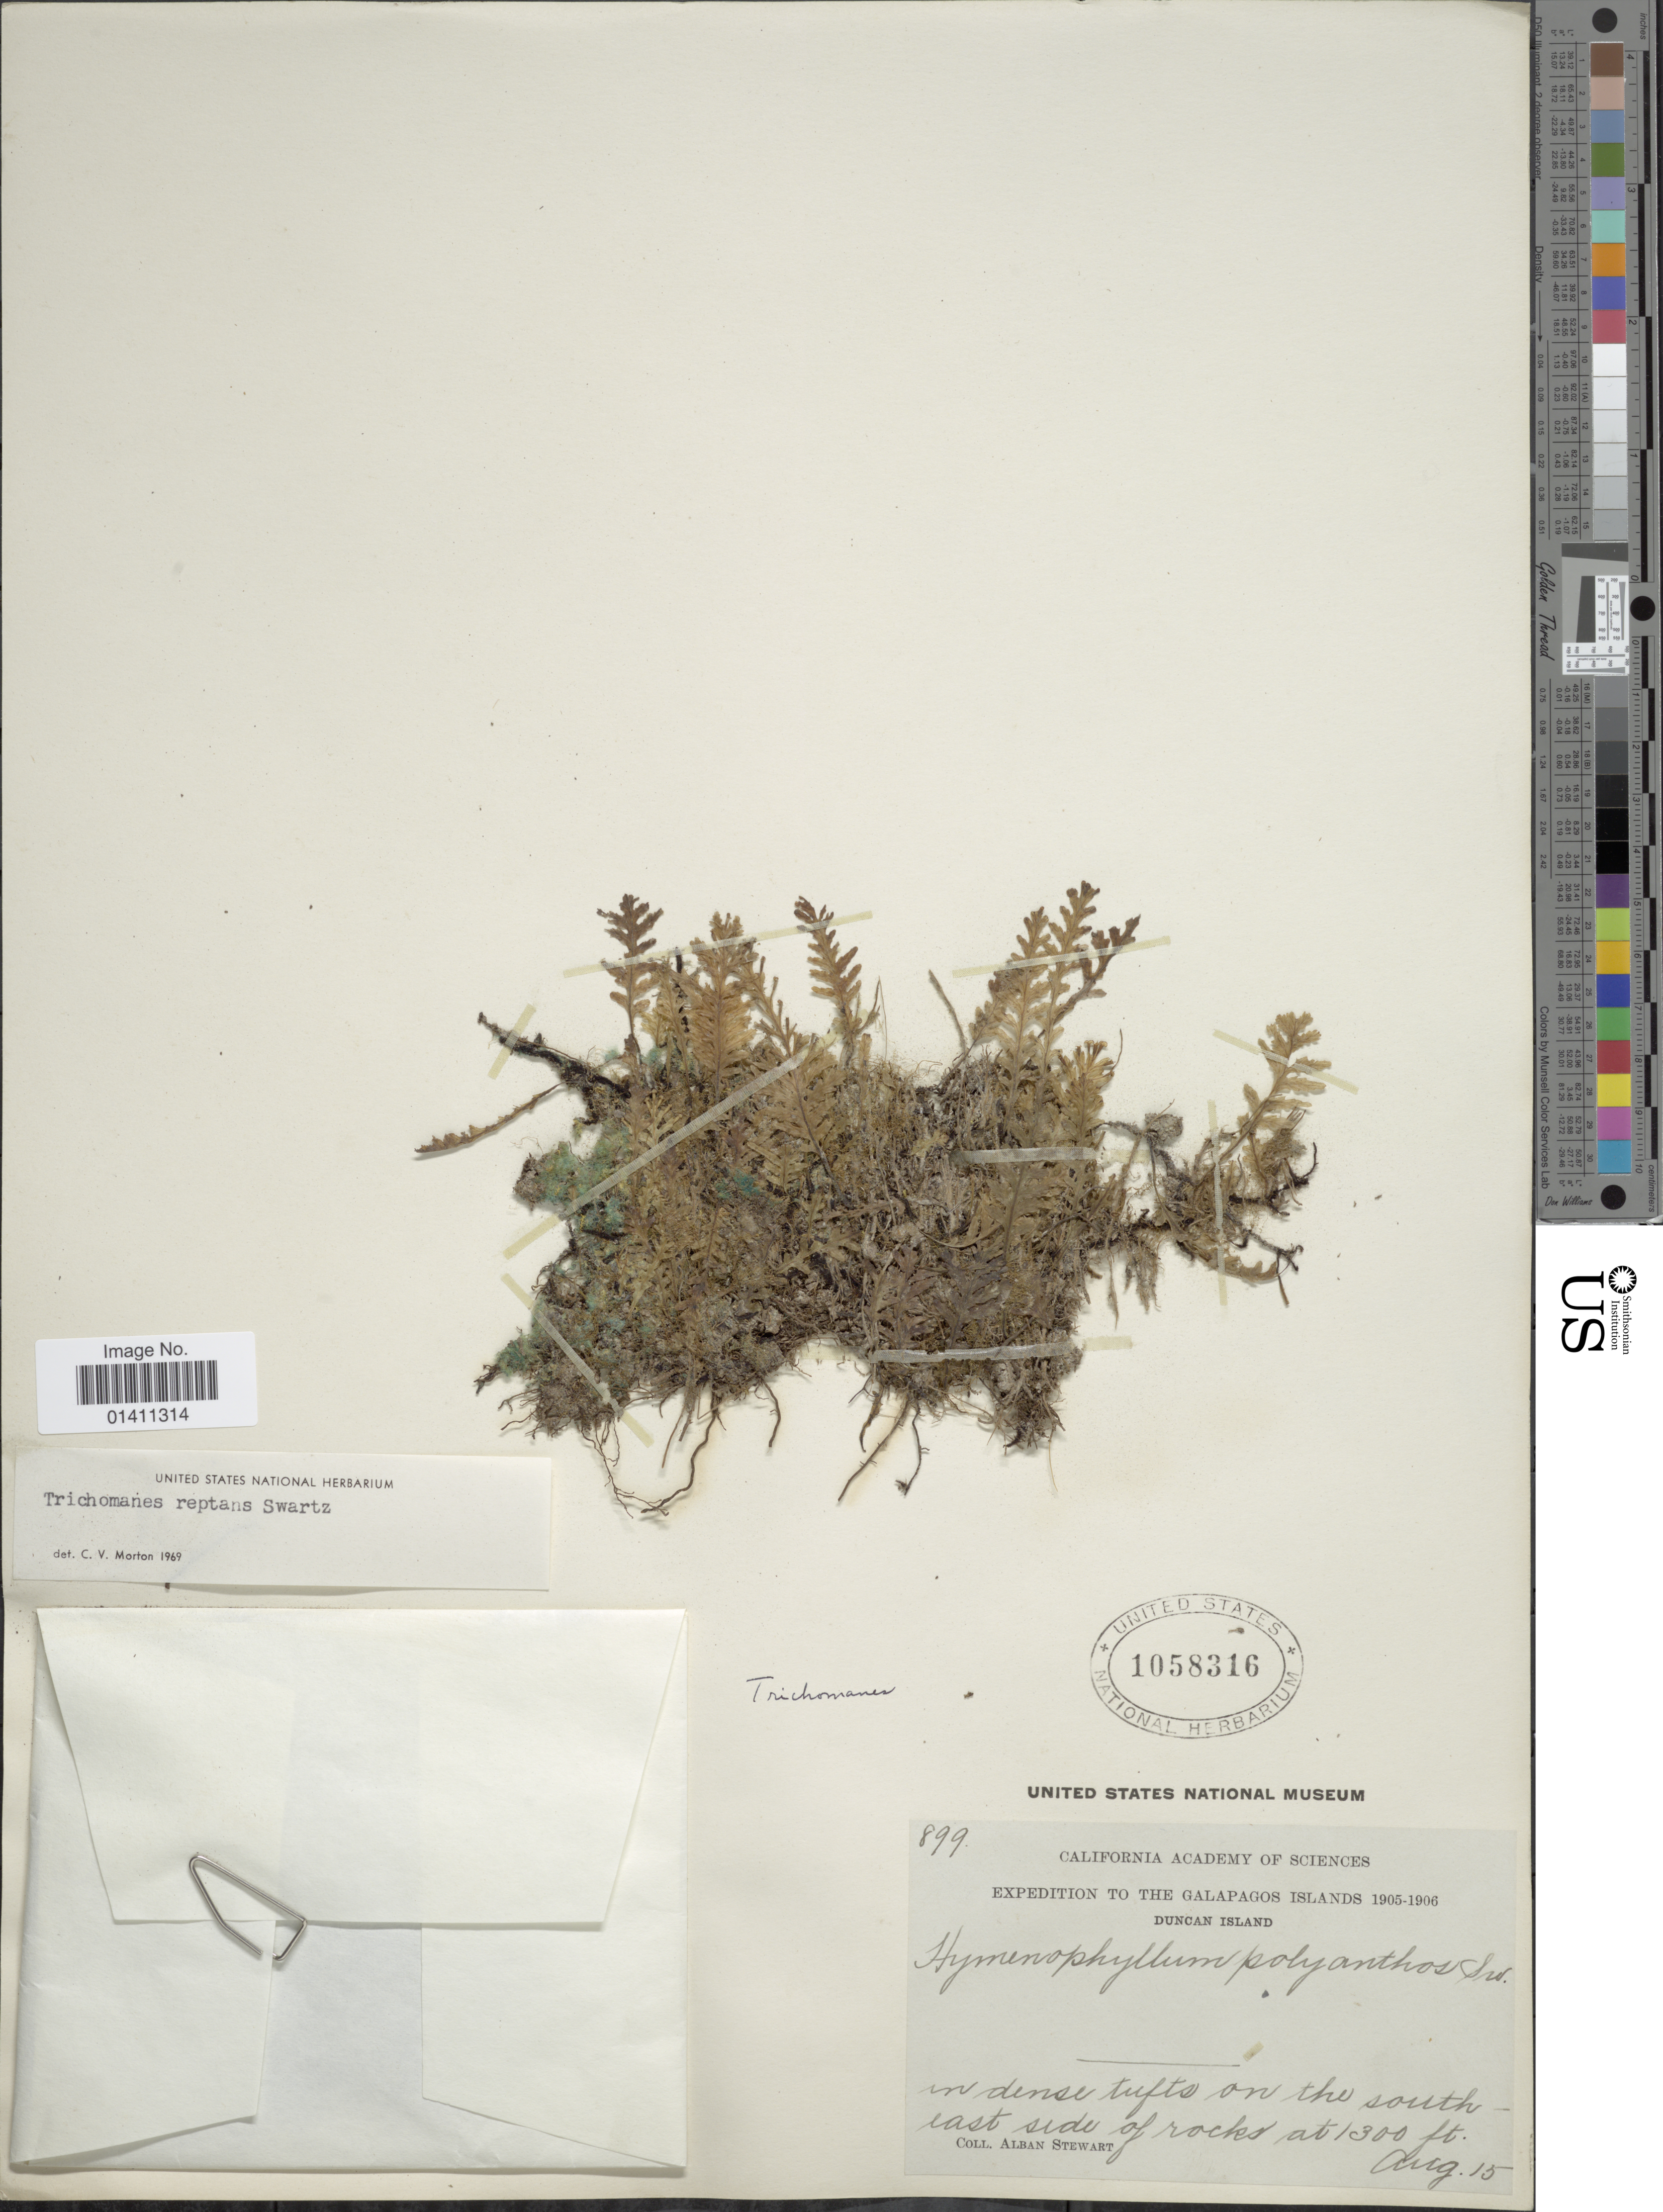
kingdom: Plantae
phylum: Tracheophyta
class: Polypodiopsida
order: Hymenophyllales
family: Hymenophyllaceae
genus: Didymoglossum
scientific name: Didymoglossum reptans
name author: (Sw.) C. Presl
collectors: A. Stewart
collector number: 899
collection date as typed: Transcribed d/m/y: /8/15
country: Ecuador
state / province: Colón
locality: Galapagos Islands. Duncan Island. In dense tuftson the south-east side of rocks.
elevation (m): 396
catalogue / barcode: US 1058316